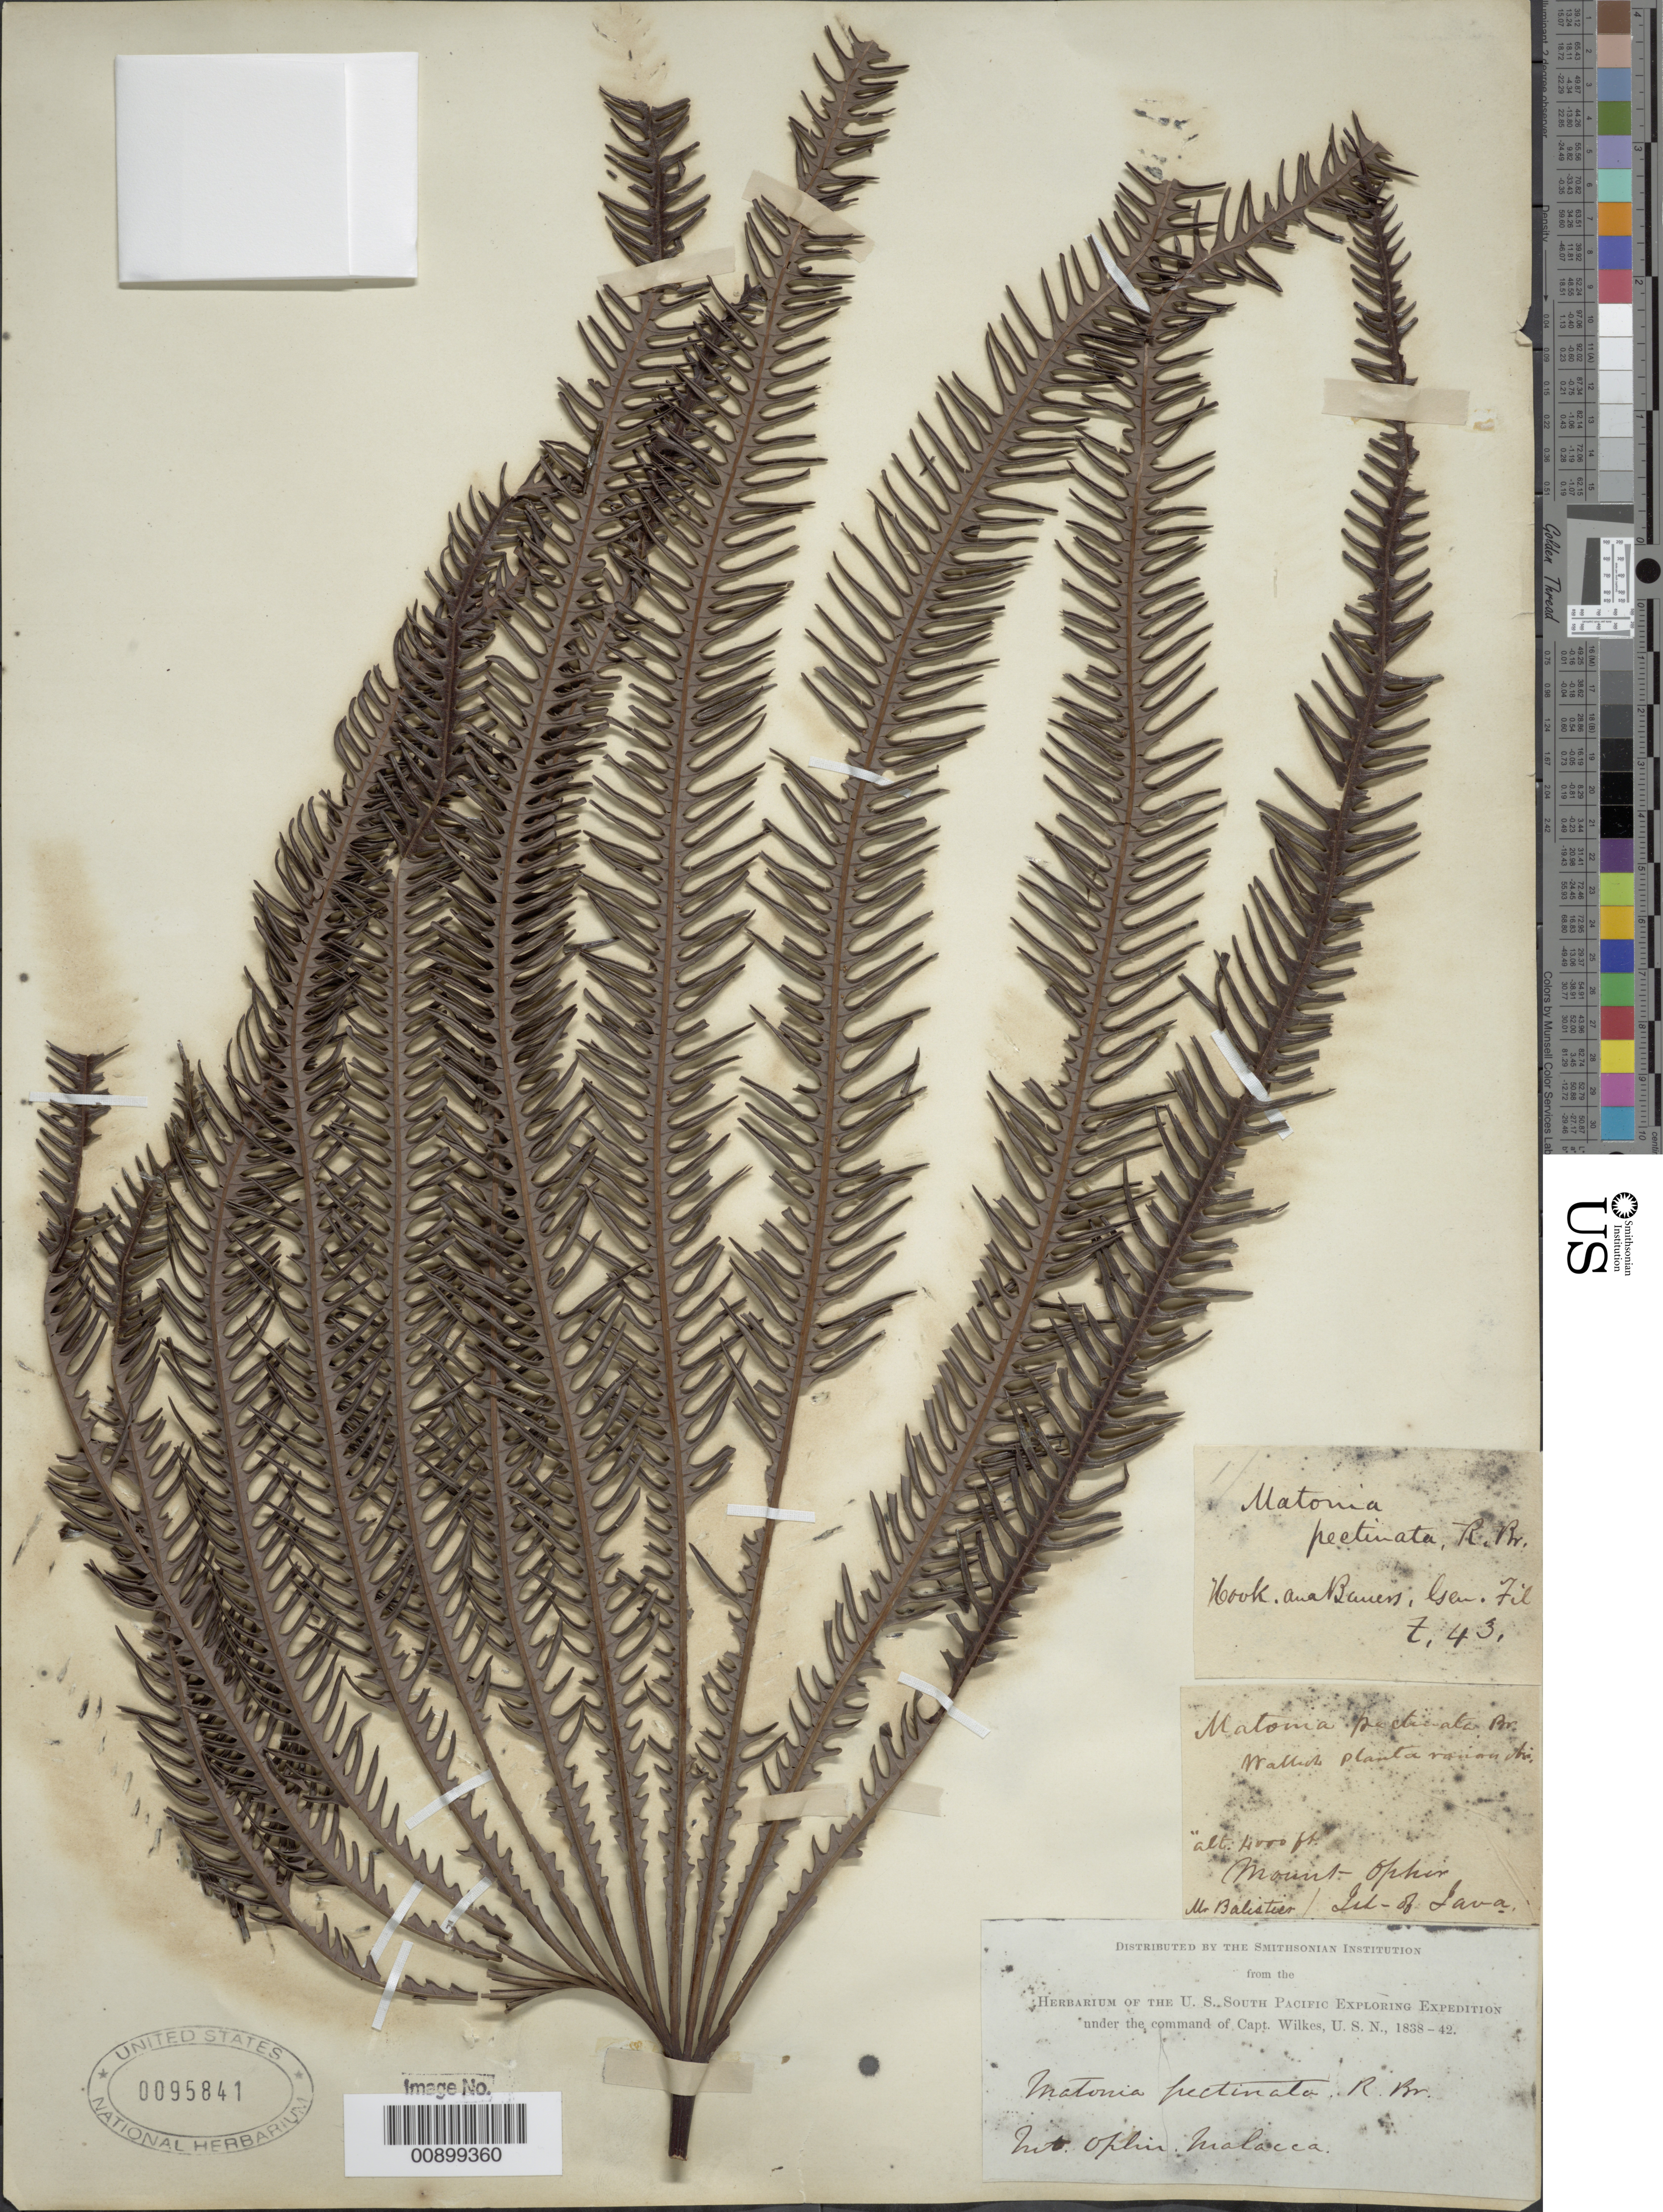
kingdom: Plantae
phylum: Tracheophyta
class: Polypodiopsida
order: Gleicheniales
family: Matoniaceae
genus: Matonia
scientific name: Matonia pectinata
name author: R. Br.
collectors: Wilkes Explor. Exped.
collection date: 1838/1842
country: Malaysia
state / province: Malacca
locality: Mt. Oplir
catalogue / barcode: US 95841